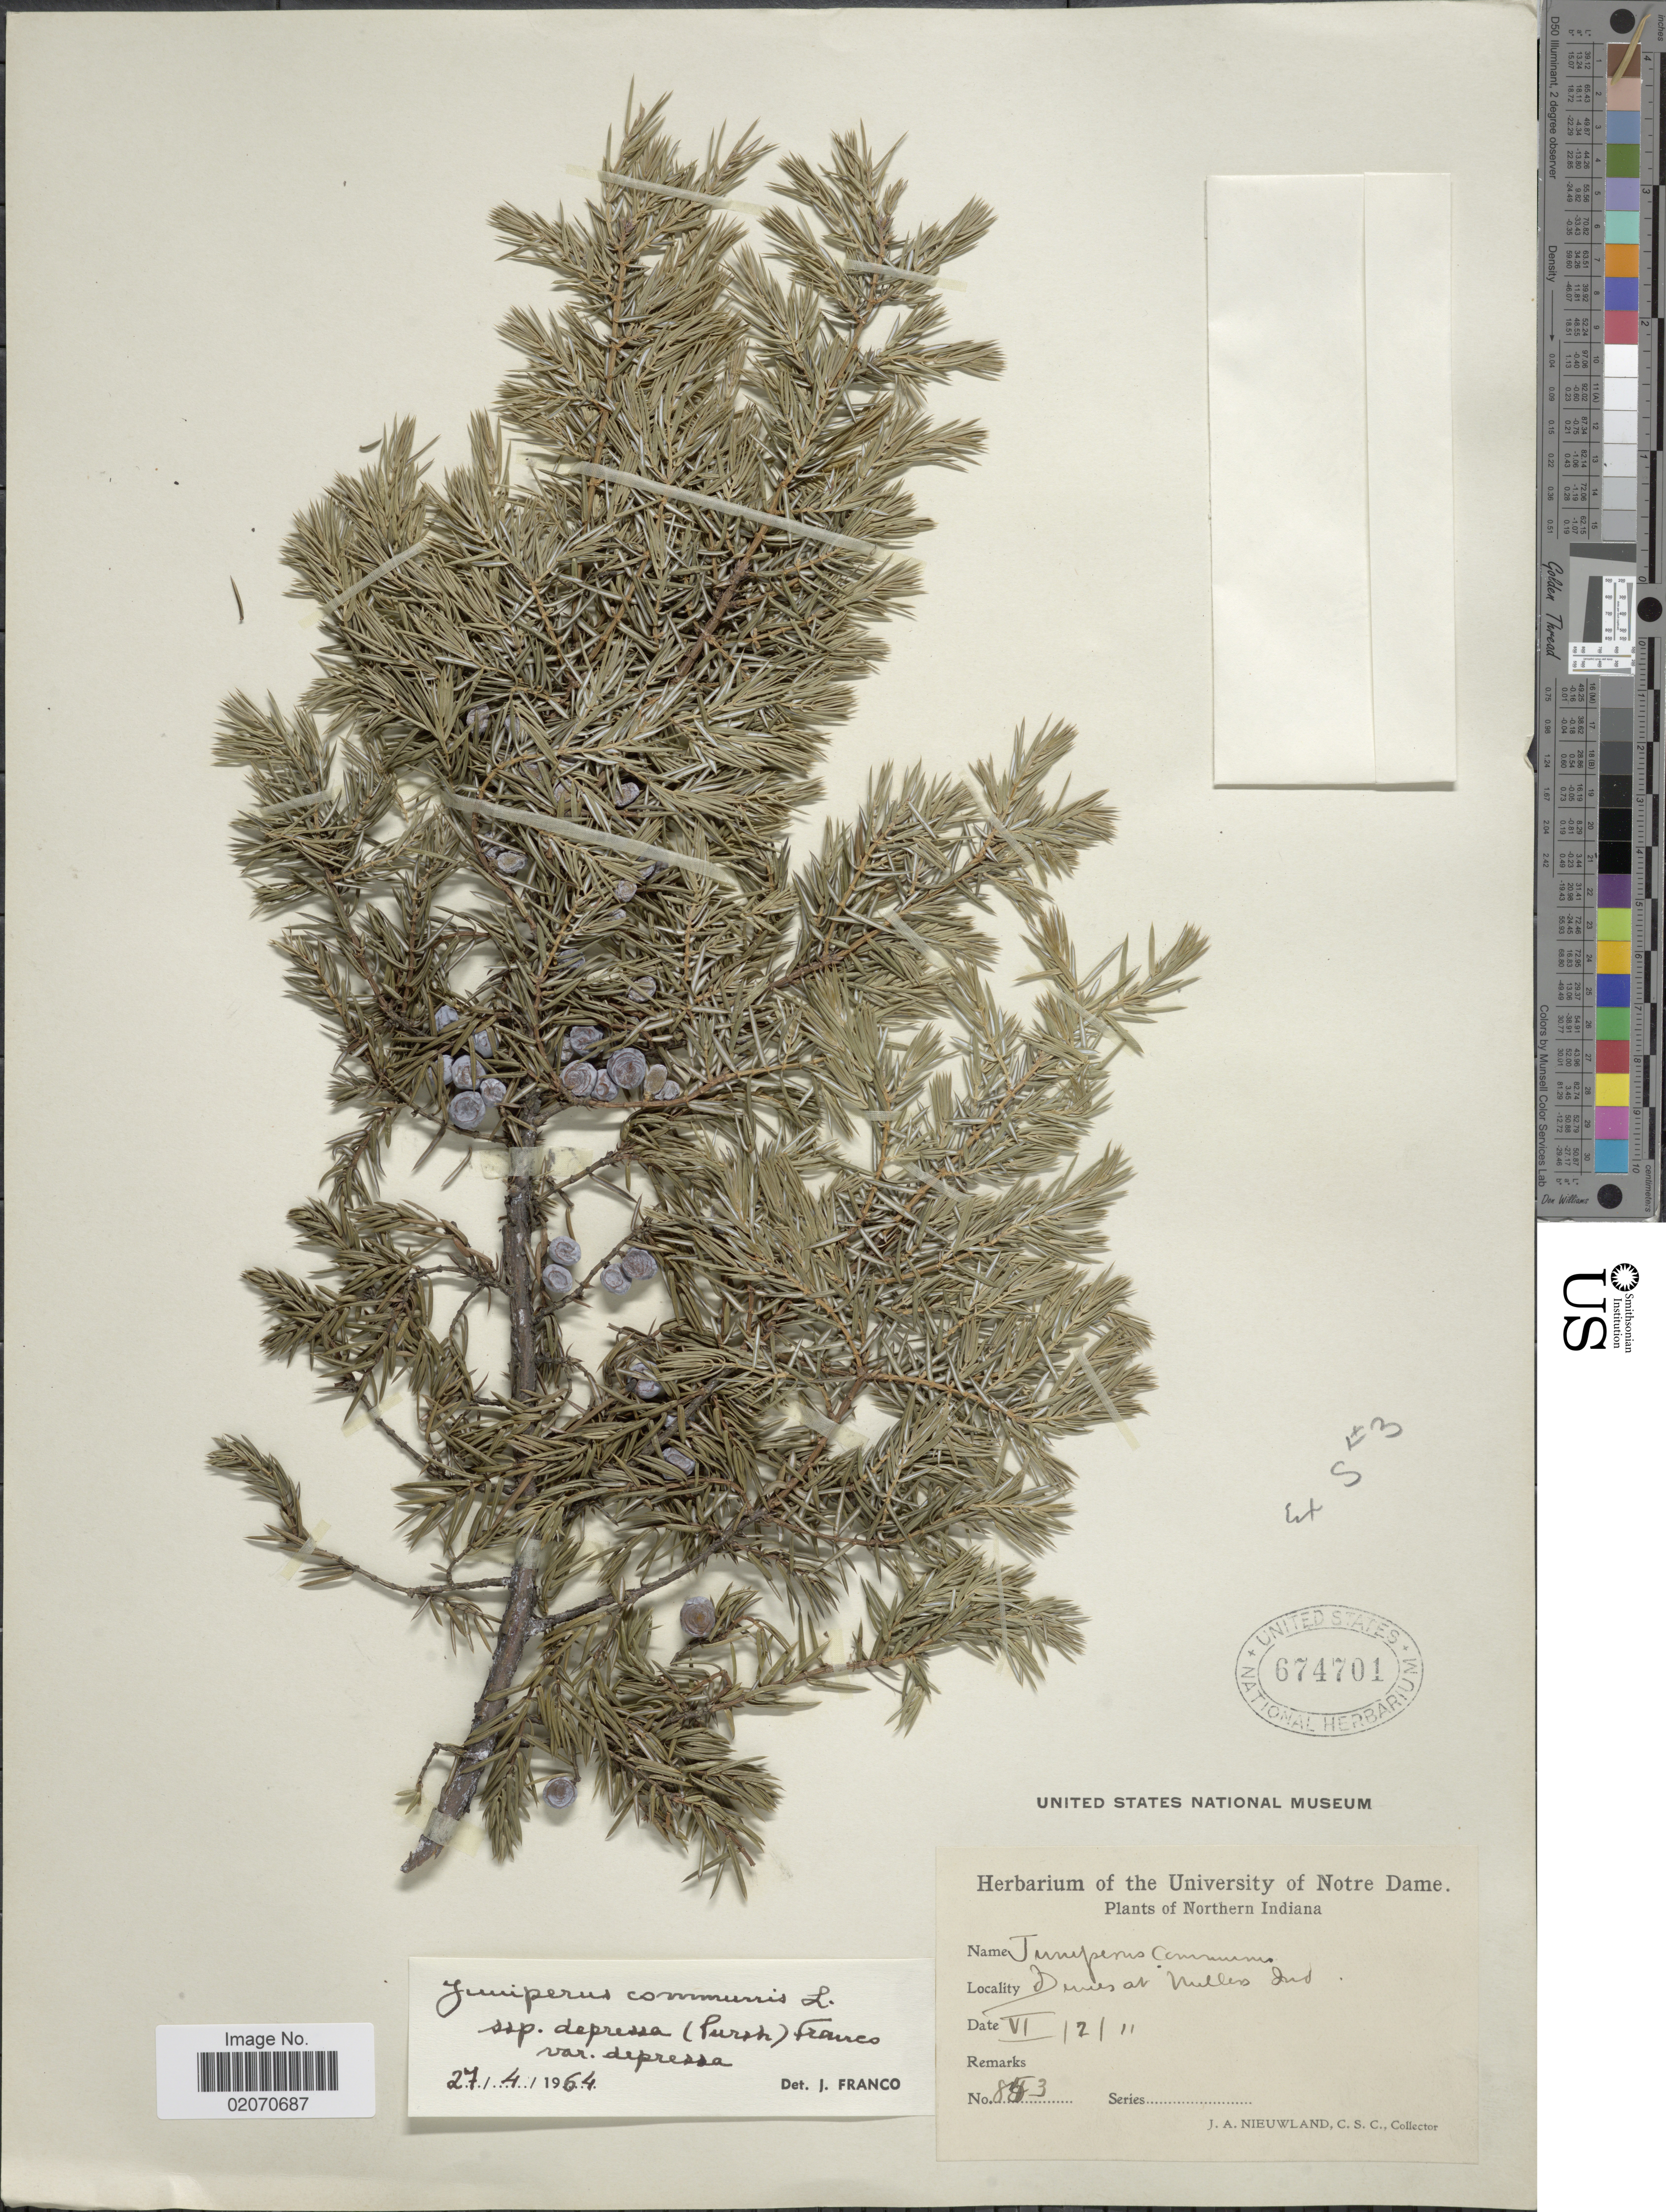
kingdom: Plantae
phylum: Tracheophyta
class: Pinopsida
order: Pinales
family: Cupressaceae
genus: Juniperus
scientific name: Juniperus communis var. depressa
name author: Pursh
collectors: J. A. Nieuwland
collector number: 853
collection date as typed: Transcribed d/m/y: 2/6/11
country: United States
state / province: Indiana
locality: Northern Indiana, Dunes at Millers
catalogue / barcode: US 674701